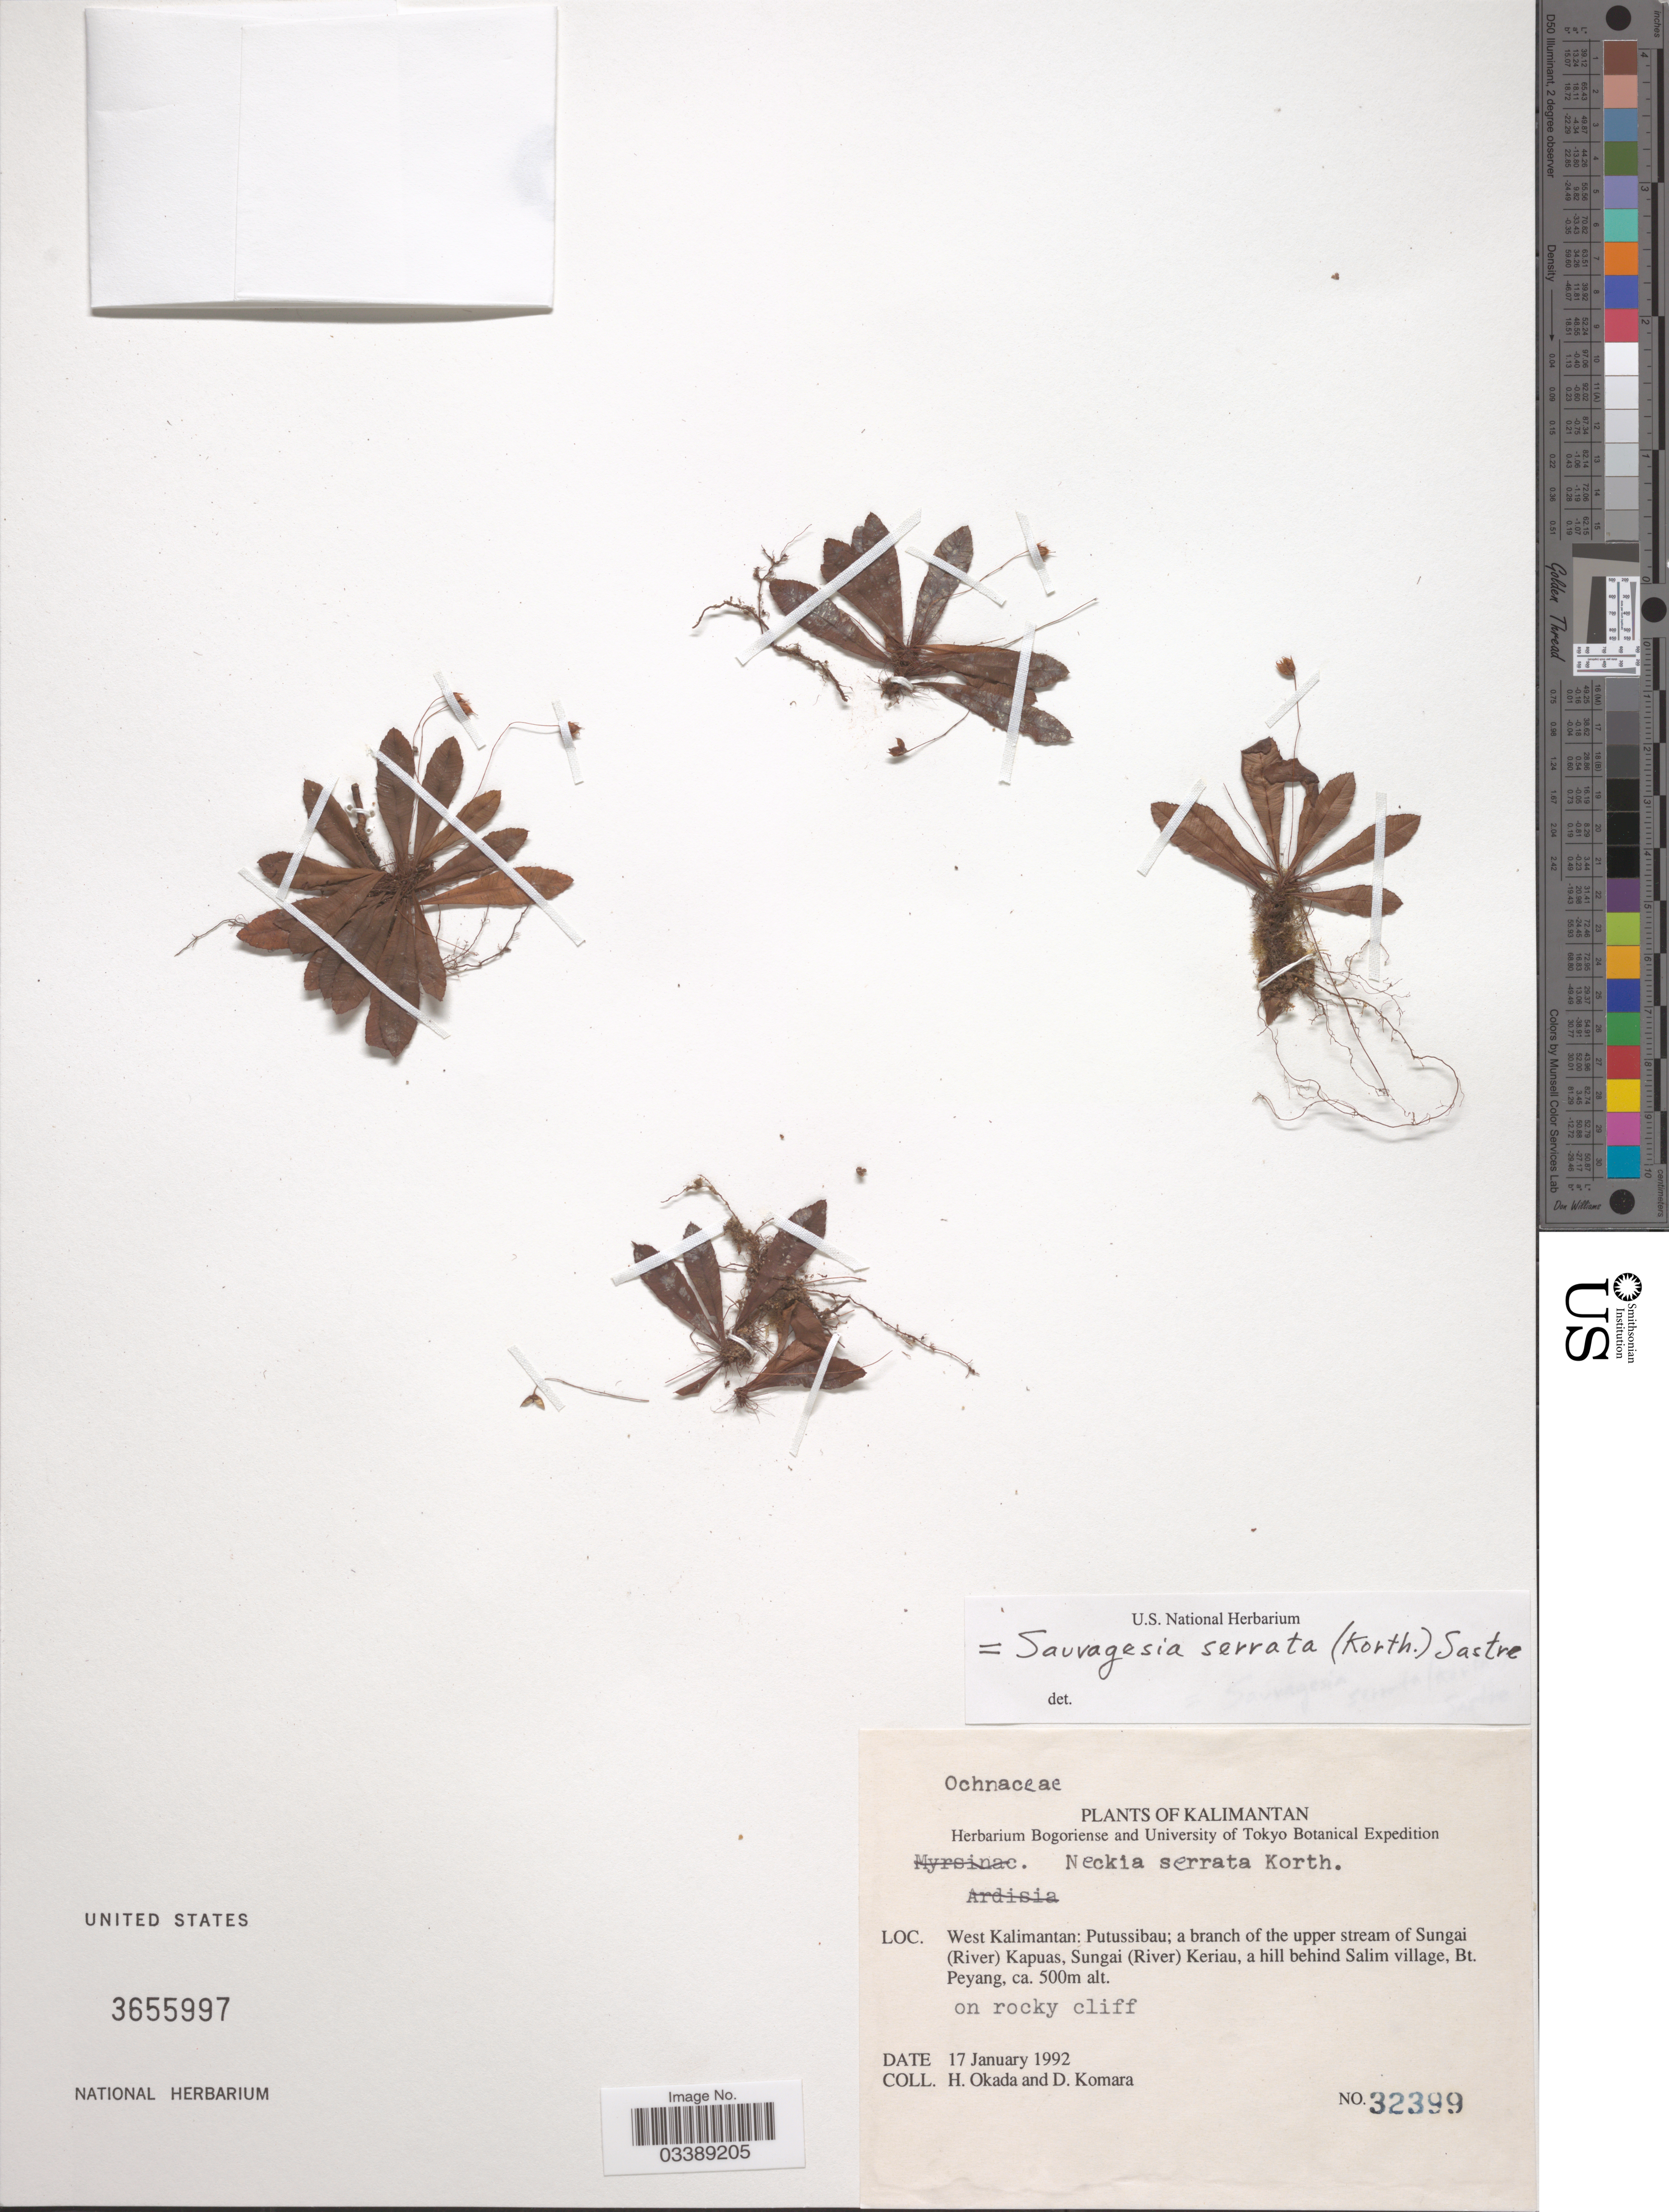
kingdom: Plantae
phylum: Tracheophyta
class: Magnoliopsida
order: Malpighiales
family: Ochnaceae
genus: Neckia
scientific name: Neckia serrata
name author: Korth.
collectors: H. Okada & D. Komara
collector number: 32399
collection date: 1992-01-17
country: Indonesia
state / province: Kalimantan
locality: West Kalimantan: Putussibau; a branch of the upper stream of Sungai (River) Kapuas, Sungai (River) Keriau, a hill behind Salim village, Bt. Peyang.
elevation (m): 500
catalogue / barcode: US 3655997